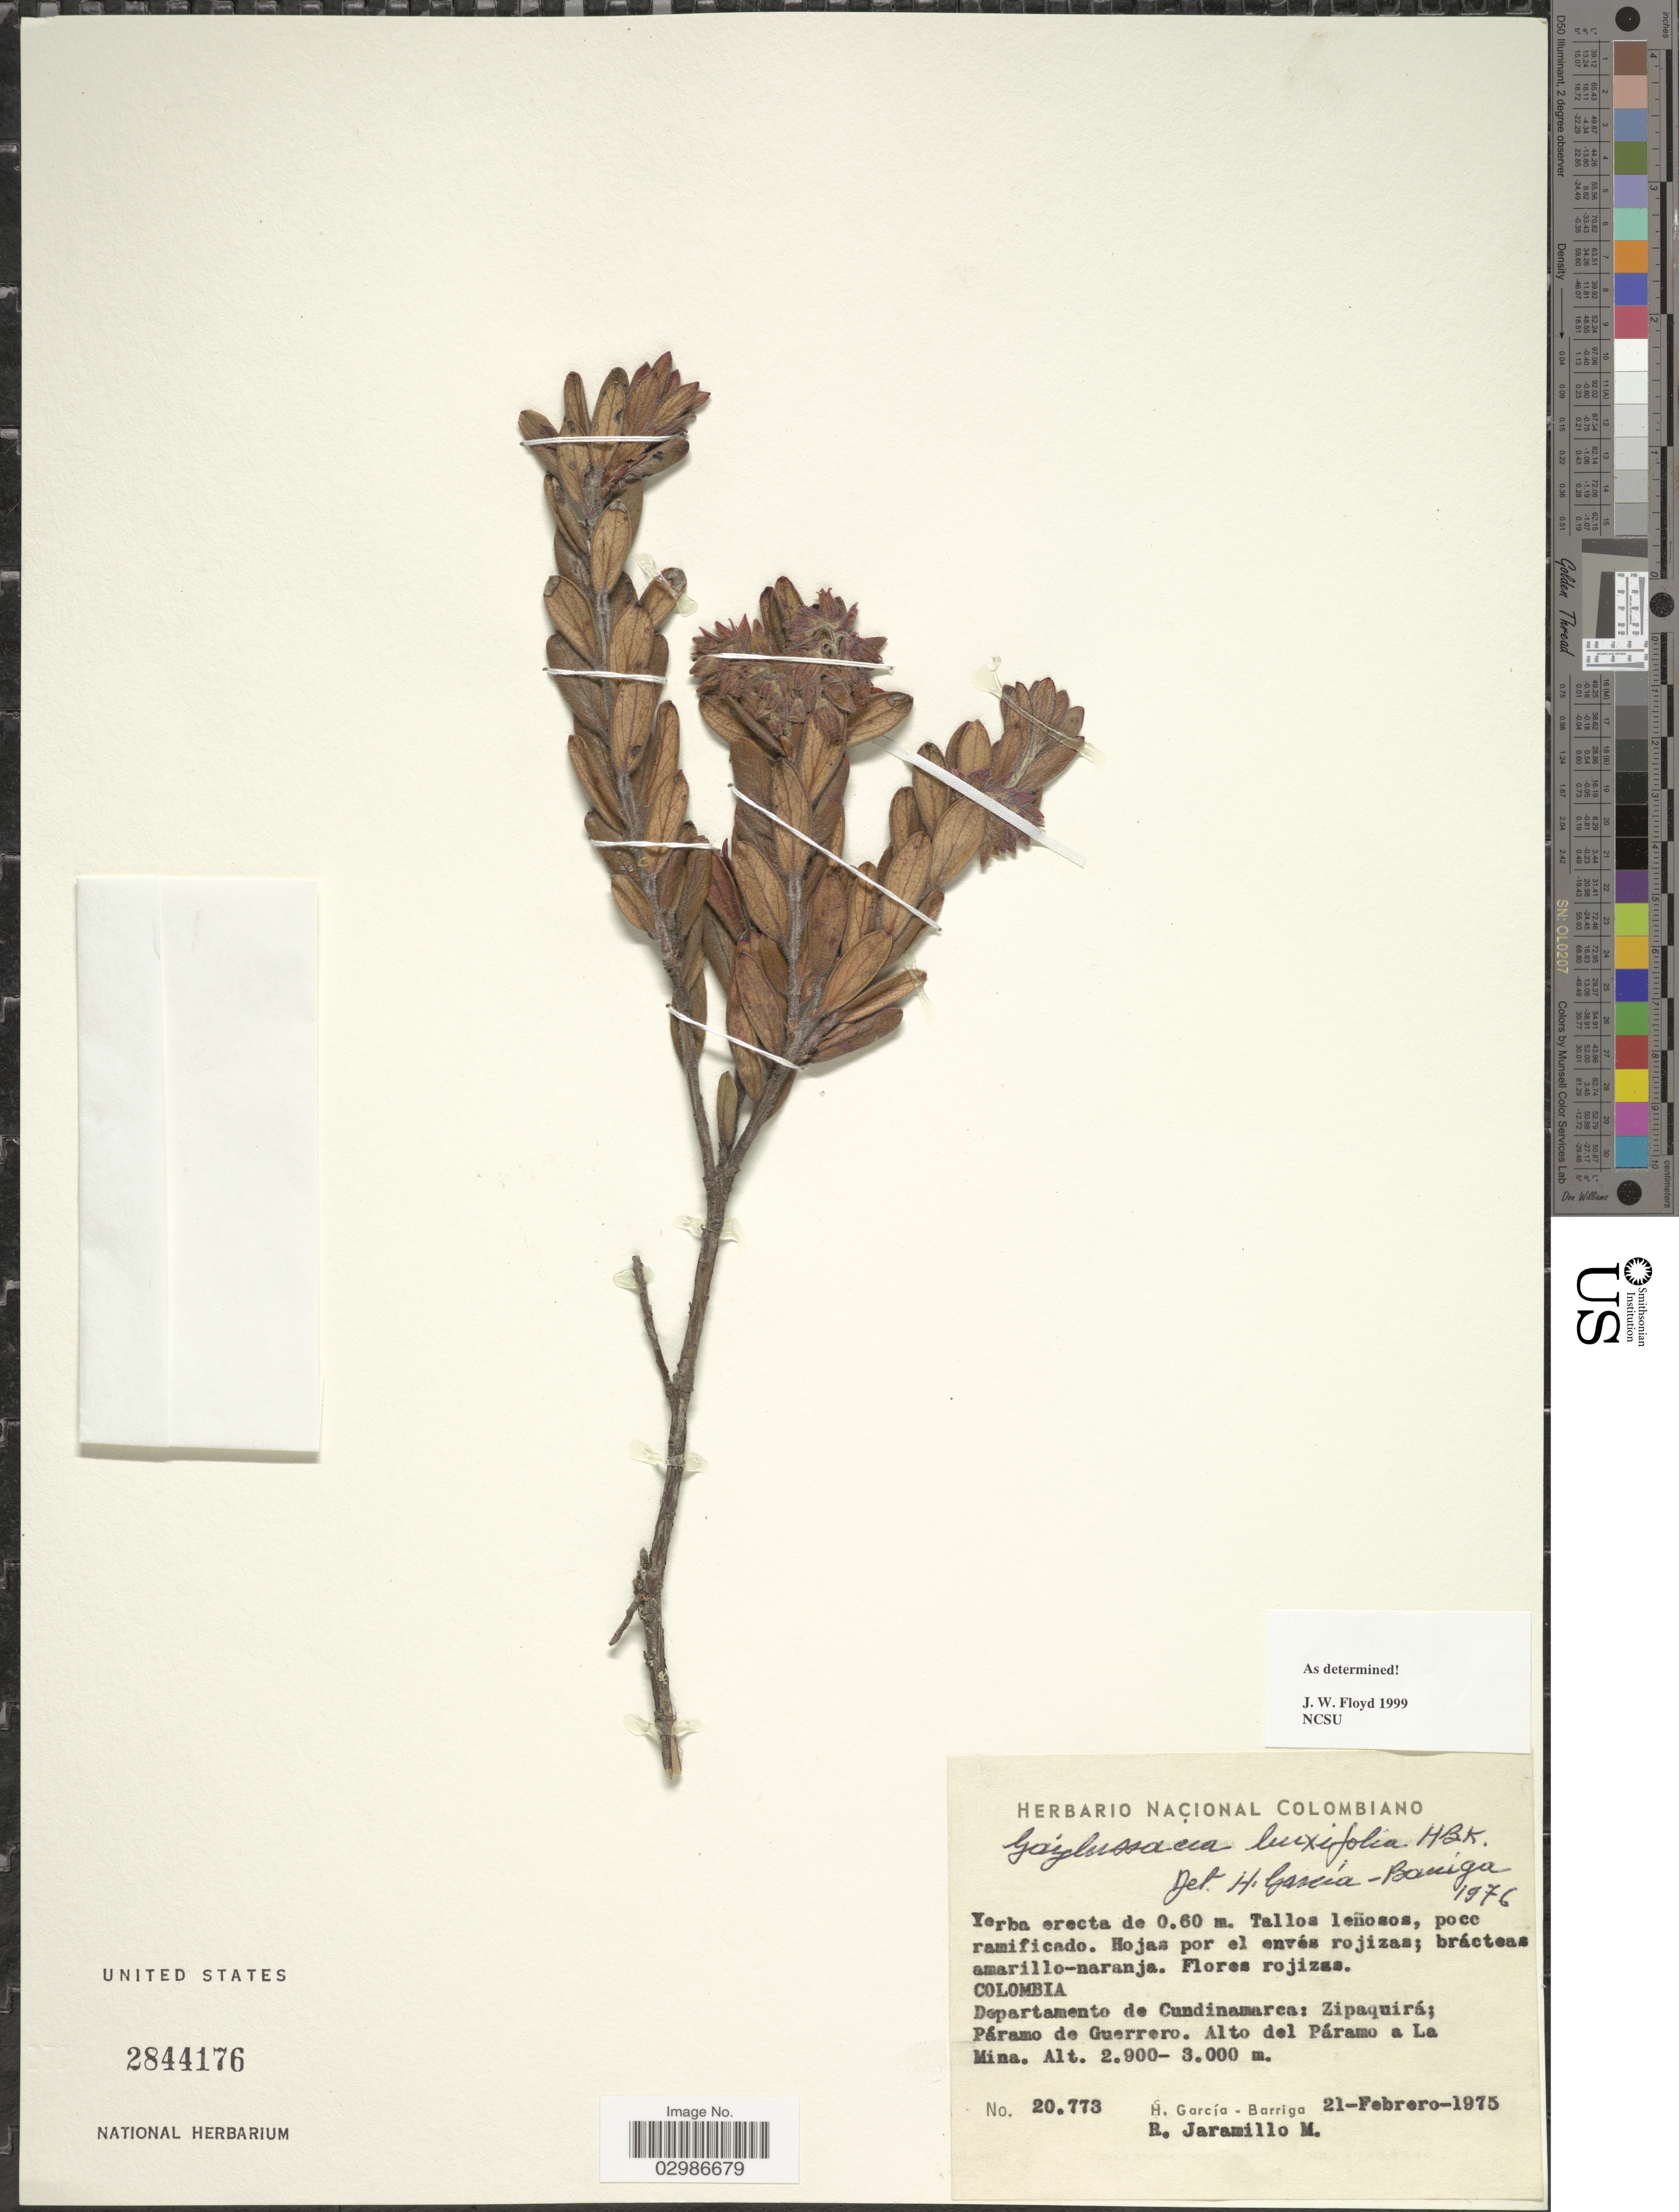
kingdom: Plantae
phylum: Tracheophyta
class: Magnoliopsida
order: Ericales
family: Ericaceae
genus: Gaylussacia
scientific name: Gaylussacia buxifolia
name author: Kunth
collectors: H. García Barriga & R. Jaramillo M.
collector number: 20773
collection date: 1975-02-21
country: Colombia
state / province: Cundinamarca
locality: Departamento de Cundinamarca: Zipaquirá; Páramo de Guerrero. Alto del Páramo a La Mina.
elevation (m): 2900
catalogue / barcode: US 2844176